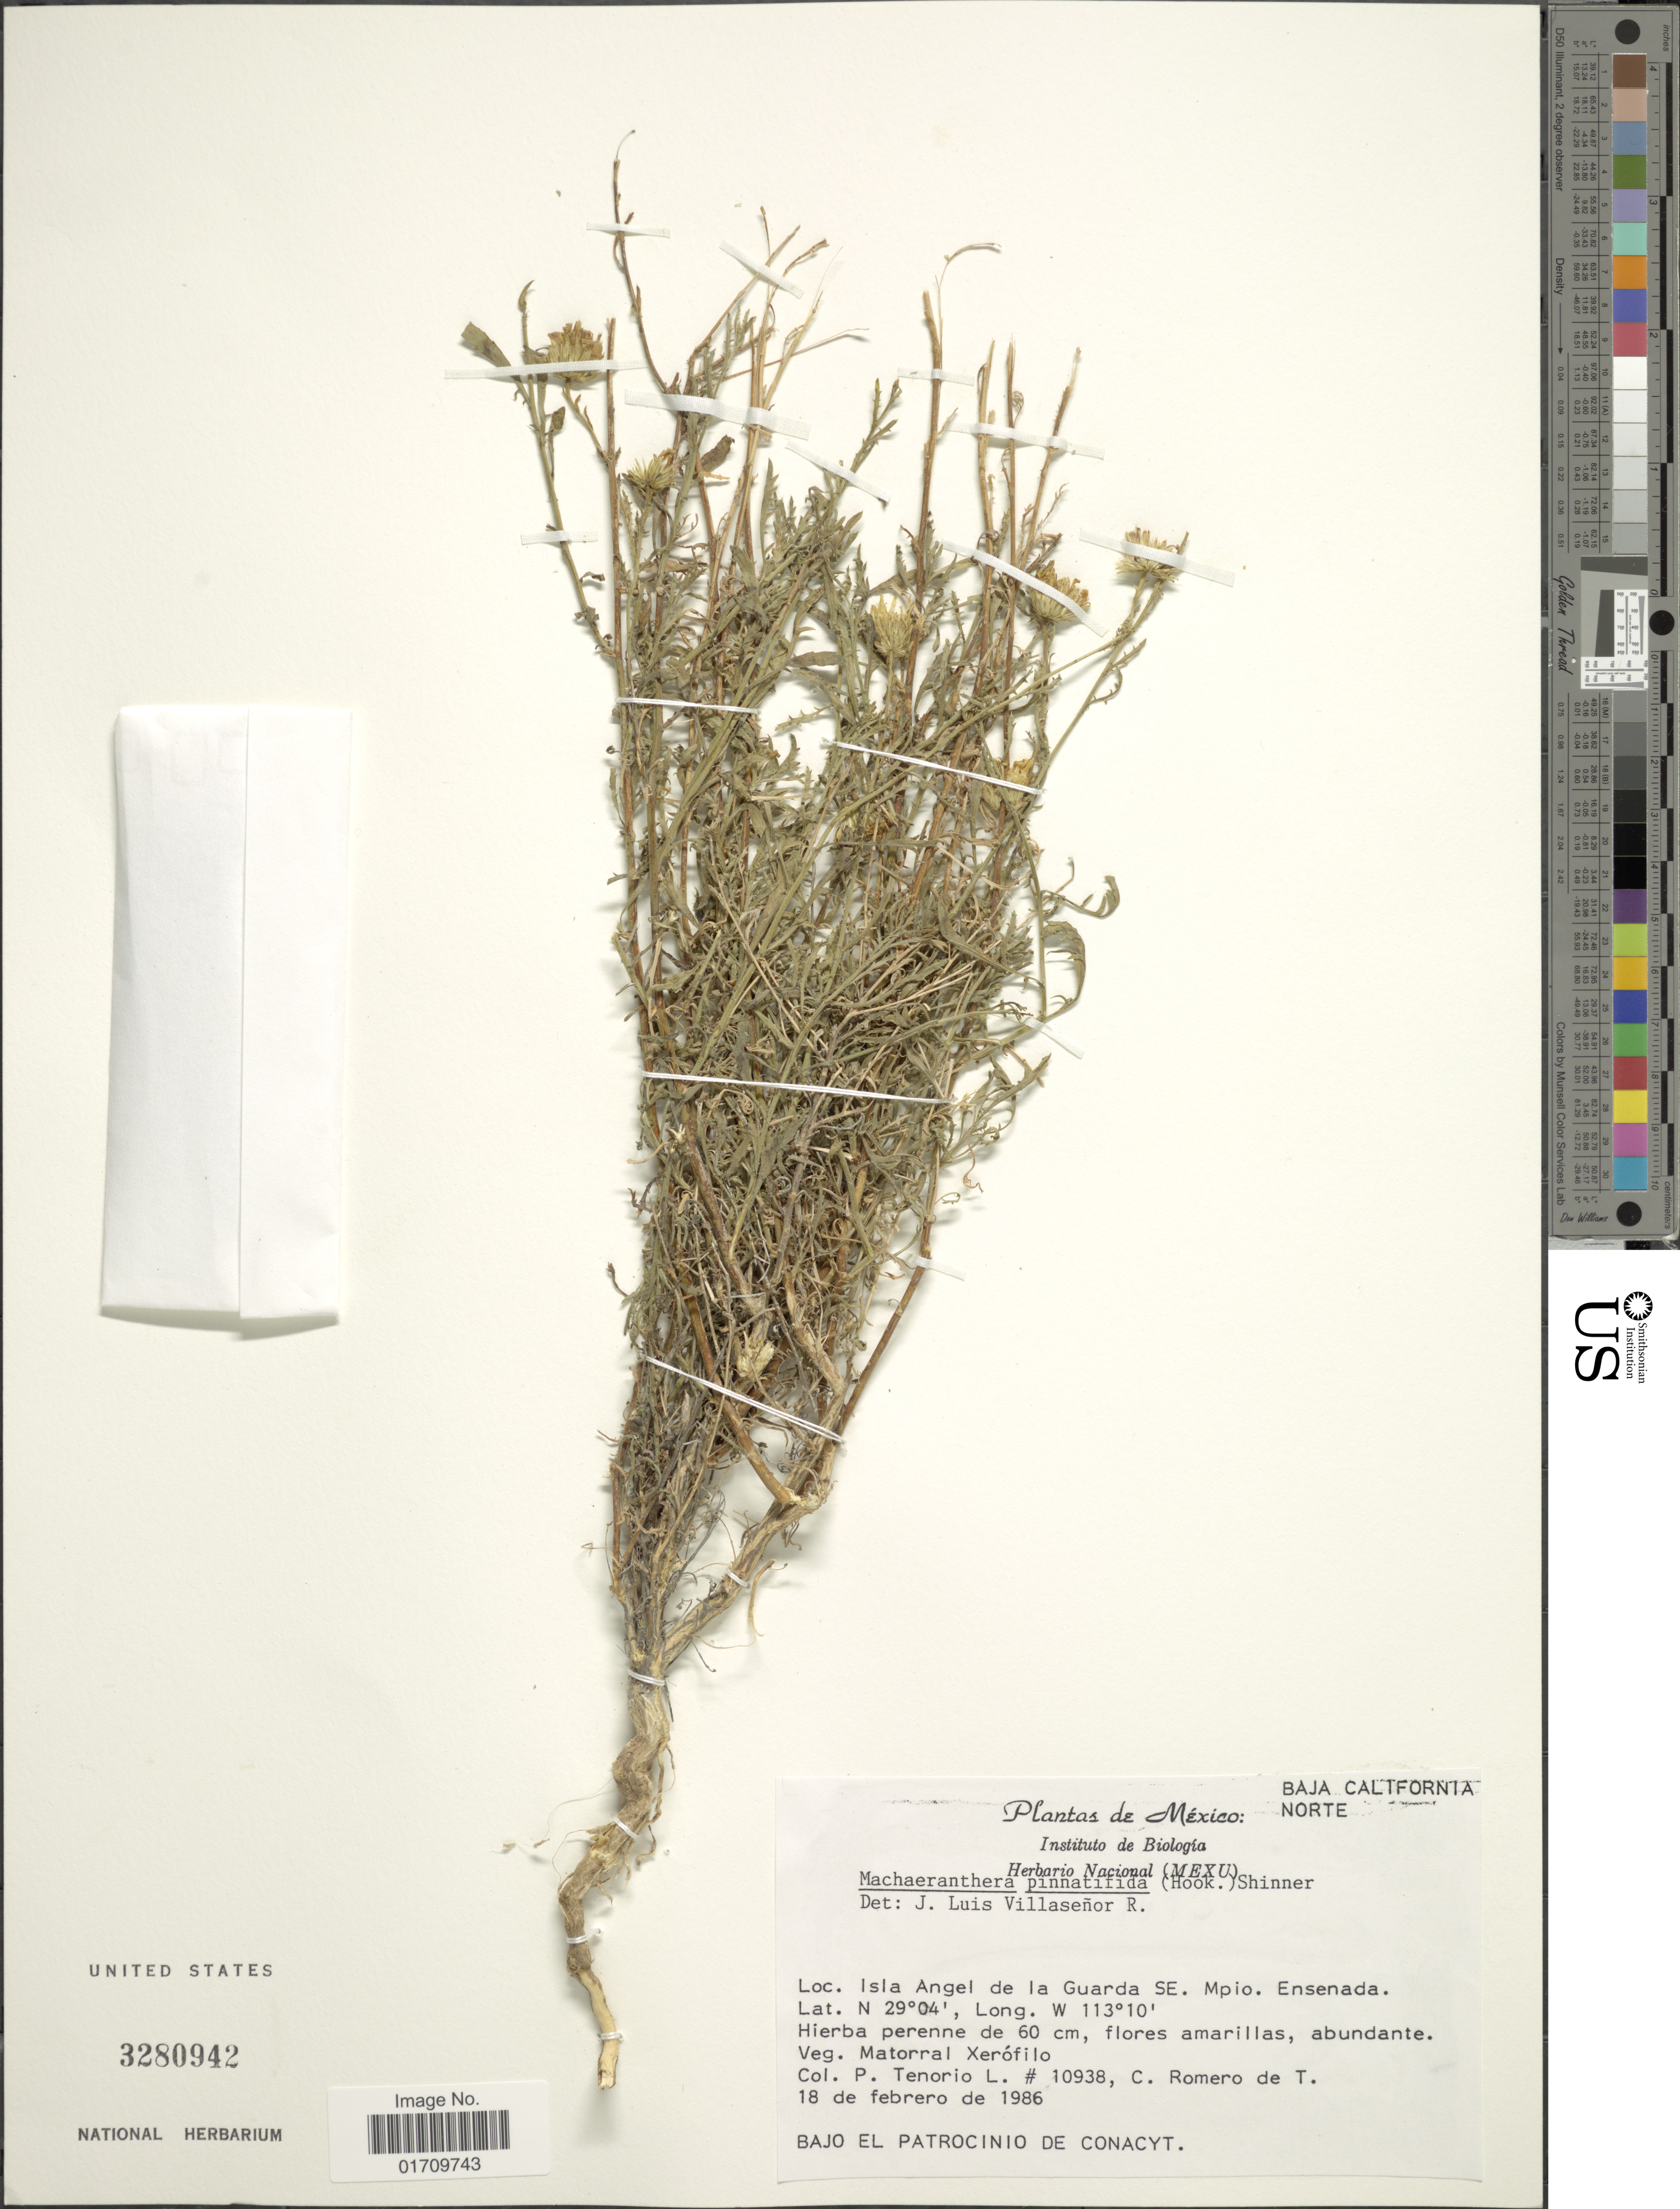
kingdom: Plantae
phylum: Tracheophyta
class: Magnoliopsida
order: Asterales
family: Asteraceae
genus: Machaeranthera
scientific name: Machaeranthera pinnatifida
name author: (Hook.) Shinners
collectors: P. Tenorio L. & C. Romero de T.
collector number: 10938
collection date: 1986-02-18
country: Mexico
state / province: Baja California Sur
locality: Baja California Norte, Isla Angel de la Guarda SE, Mpio. Ensenada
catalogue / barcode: US 3280942